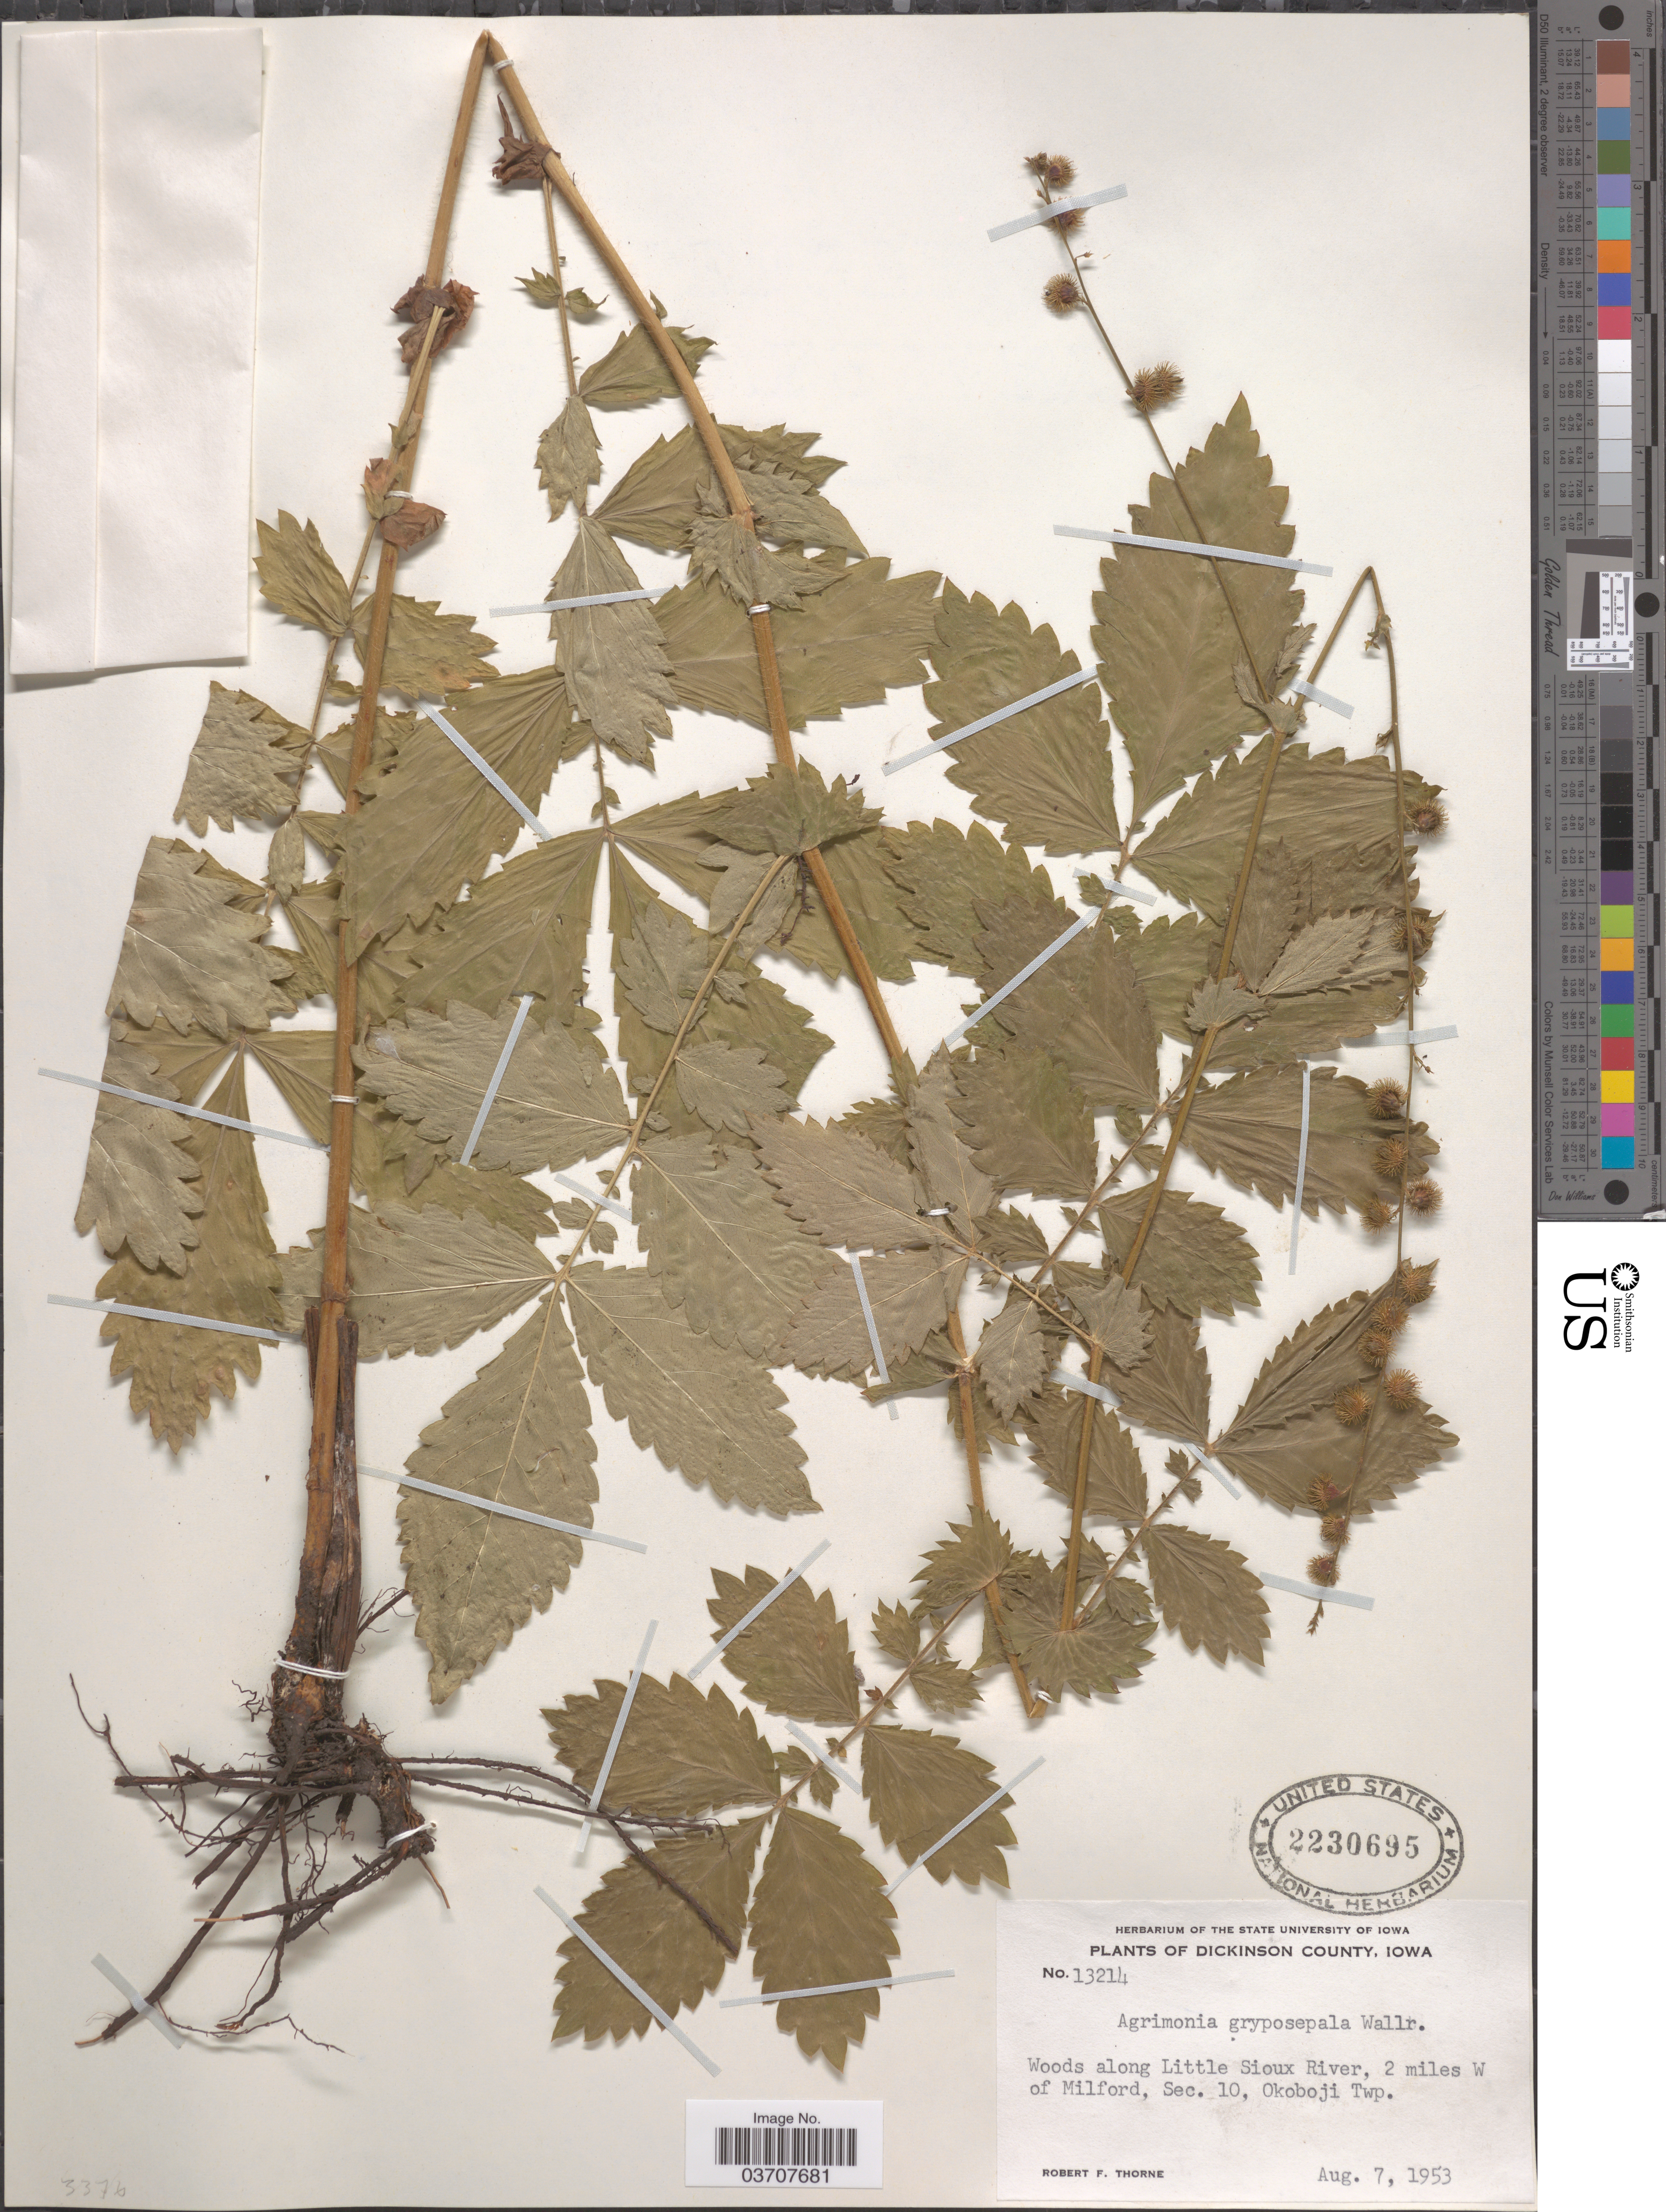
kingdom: Plantae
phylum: Tracheophyta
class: Magnoliopsida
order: Rosales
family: Rosaceae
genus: Agrimonia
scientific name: Agrimonia gryposepala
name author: Wallr.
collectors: R. F. Thorne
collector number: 13214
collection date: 1953-08-07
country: United States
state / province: Iowa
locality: Dickinson County. Along Little Sioux River, 2 miles W of Milford, Sec. 10, Okoboji Twp.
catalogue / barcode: US 2230695